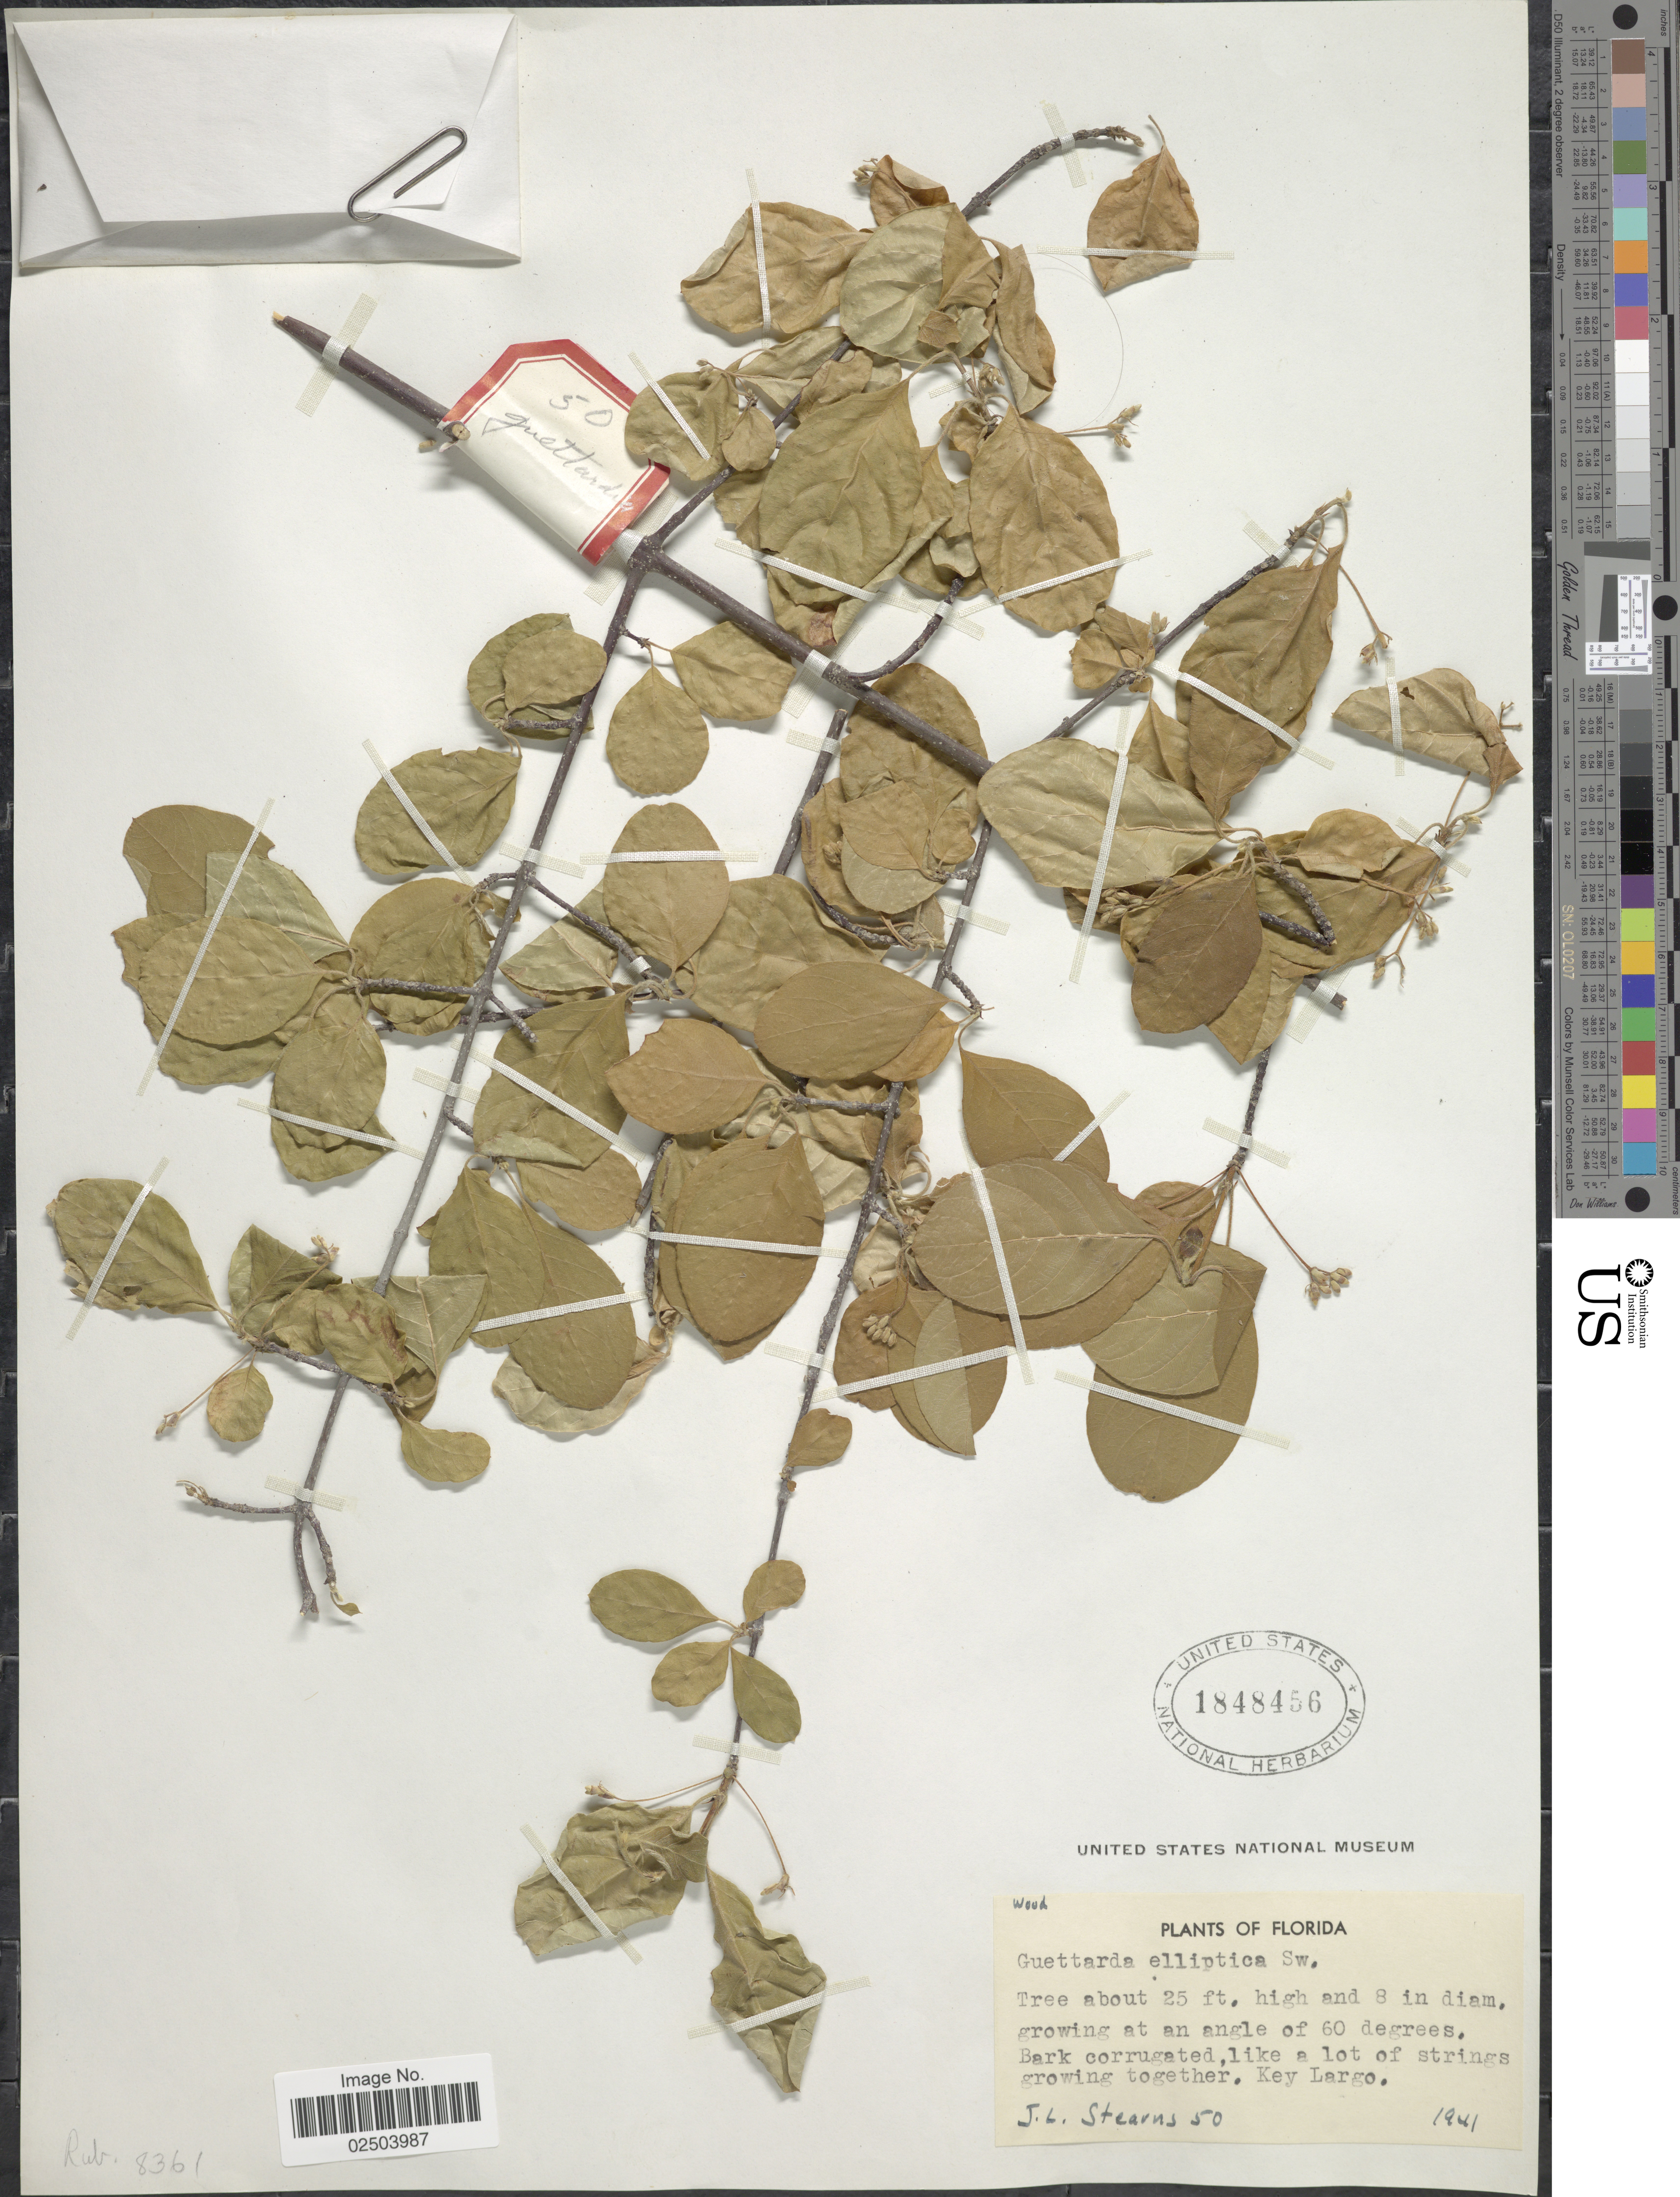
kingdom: Plantae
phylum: Tracheophyta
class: Magnoliopsida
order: Gentianales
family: Rubiaceae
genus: Guettarda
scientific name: Guettarda elliptica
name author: Sw.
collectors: J. Stearns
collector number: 50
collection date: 1941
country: United States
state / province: Florida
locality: Key Largo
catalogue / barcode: US 1848456